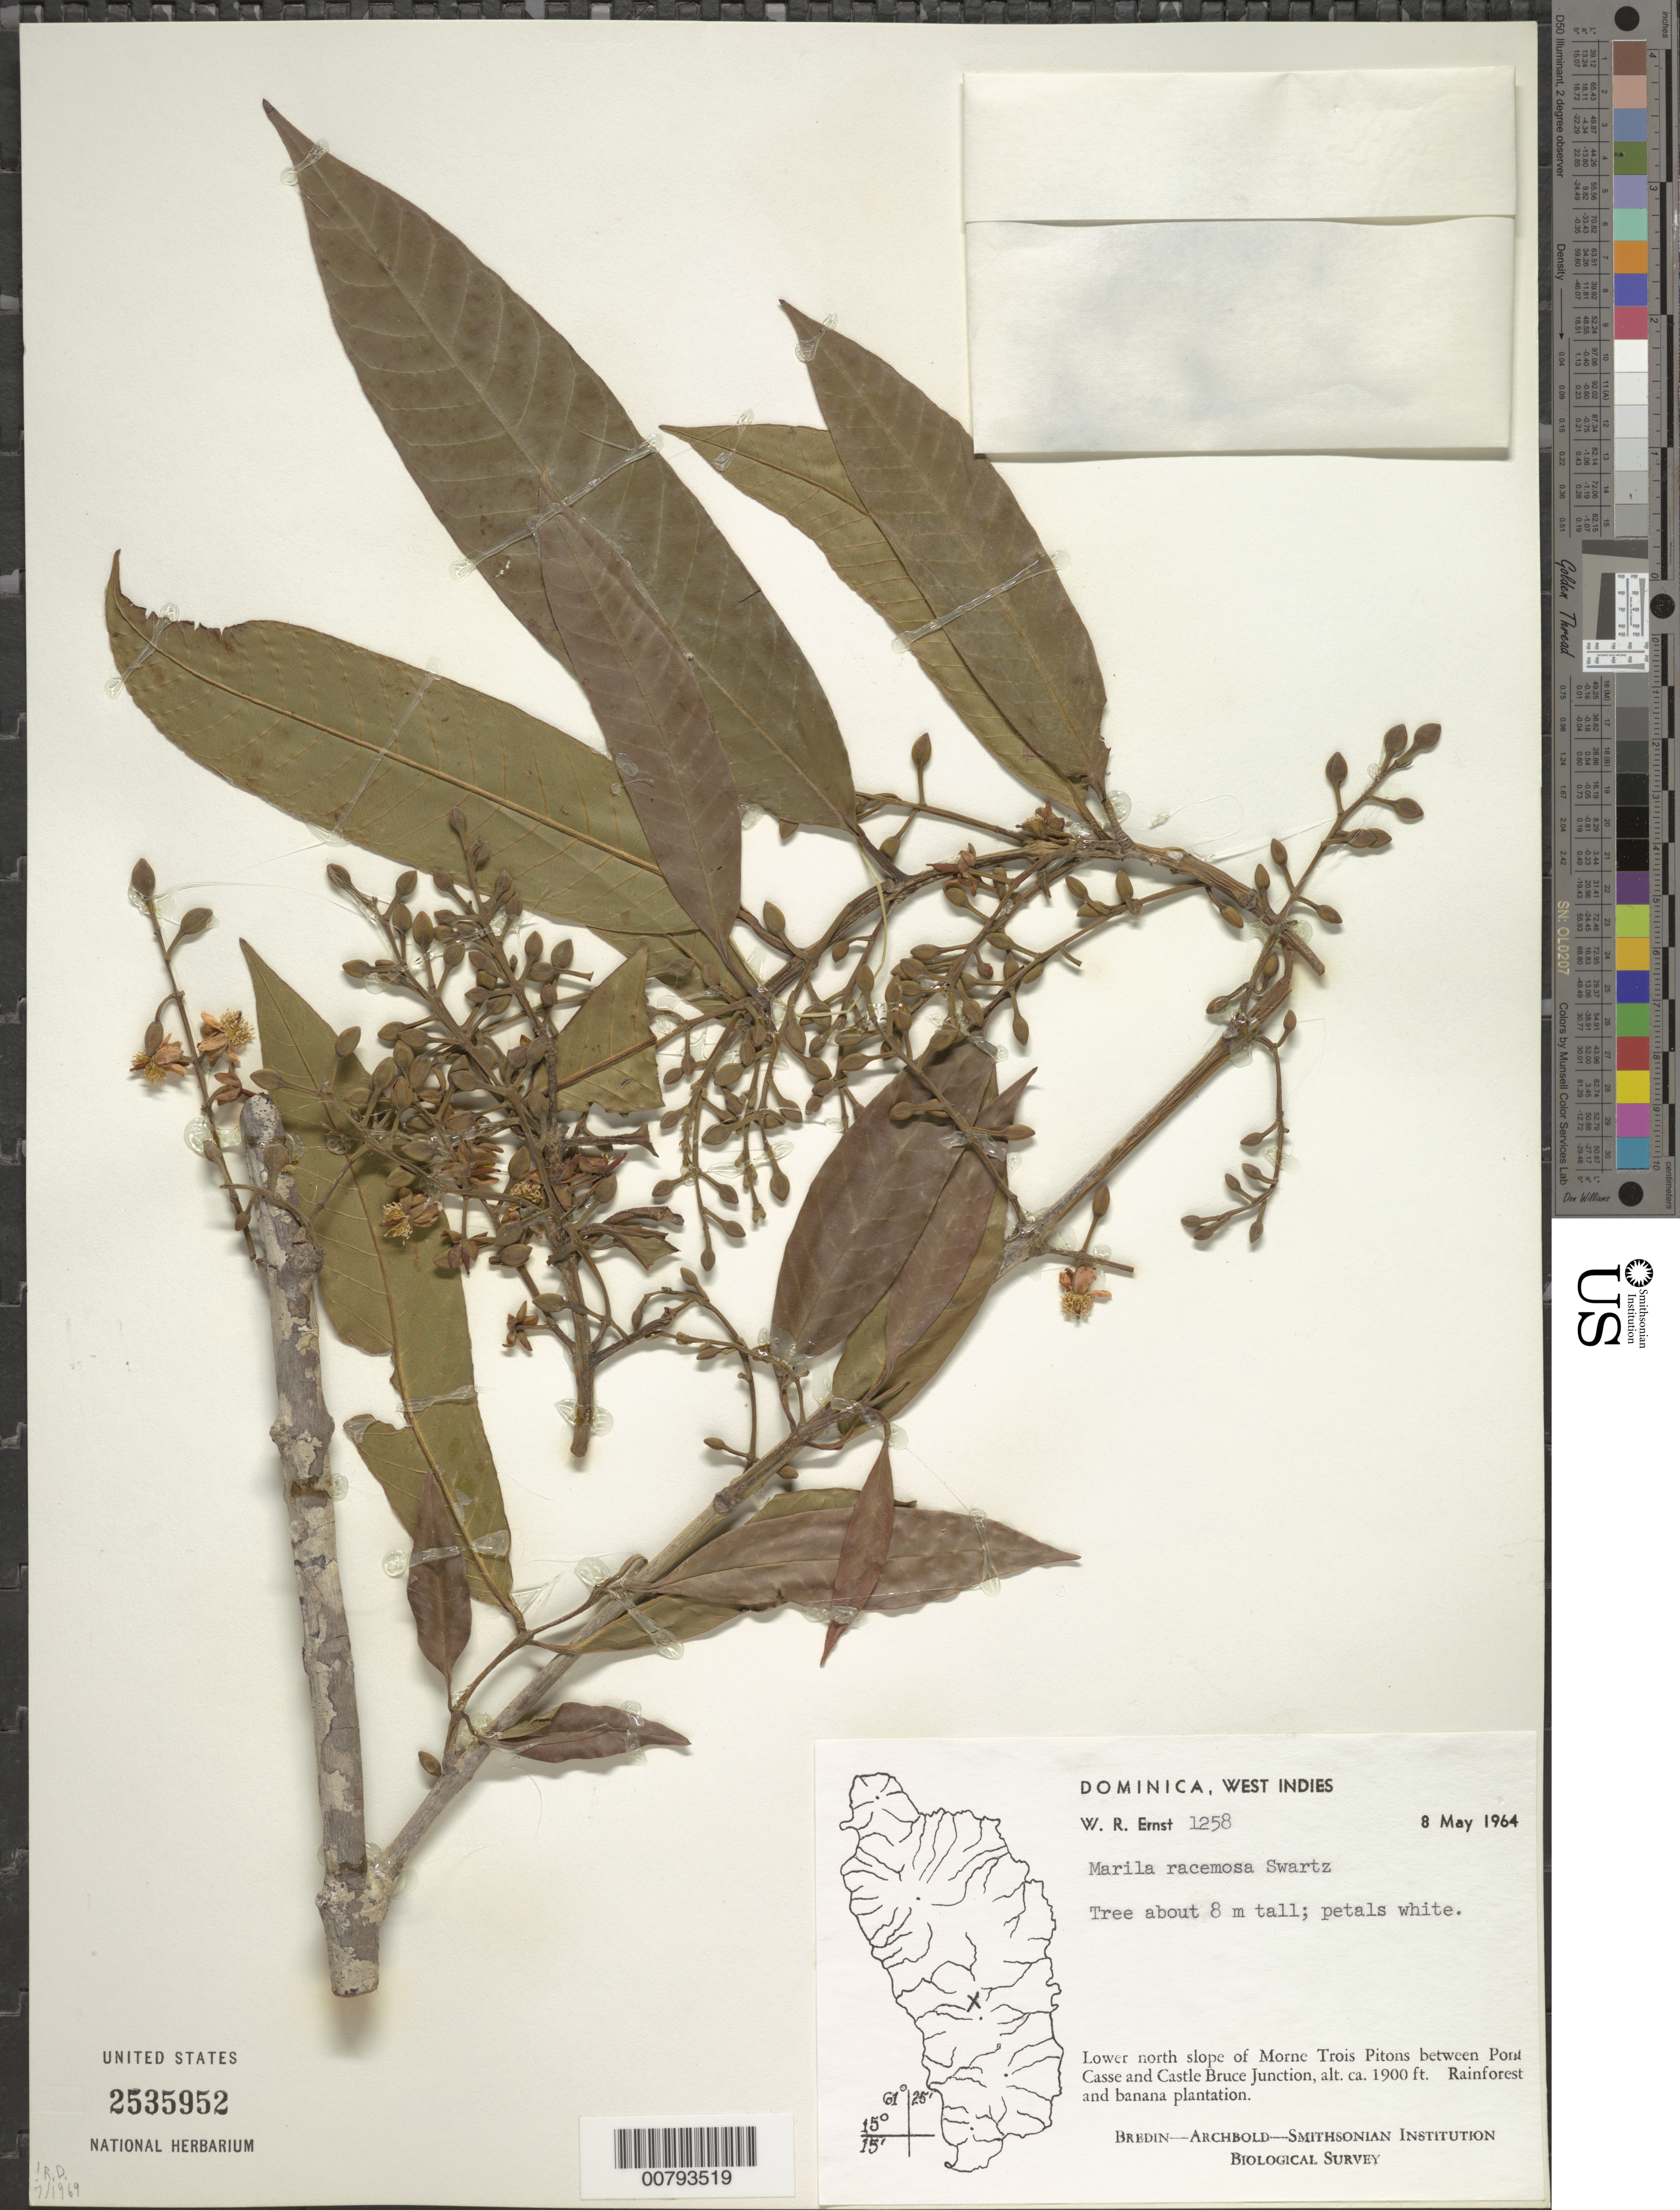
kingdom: Plantae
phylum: Tracheophyta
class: Magnoliopsida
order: Malpighiales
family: Calophyllaceae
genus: Marila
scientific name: Marila racemosa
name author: Sw.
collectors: W. R. Ernst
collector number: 1258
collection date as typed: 08 May 1964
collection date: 1964-05-08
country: Dominica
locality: Lower north slope of Morne Trois Pitons between Pont Cassé and Castle Bruce Junction.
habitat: Rainforest and banana plantation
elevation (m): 579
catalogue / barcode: US 2535952